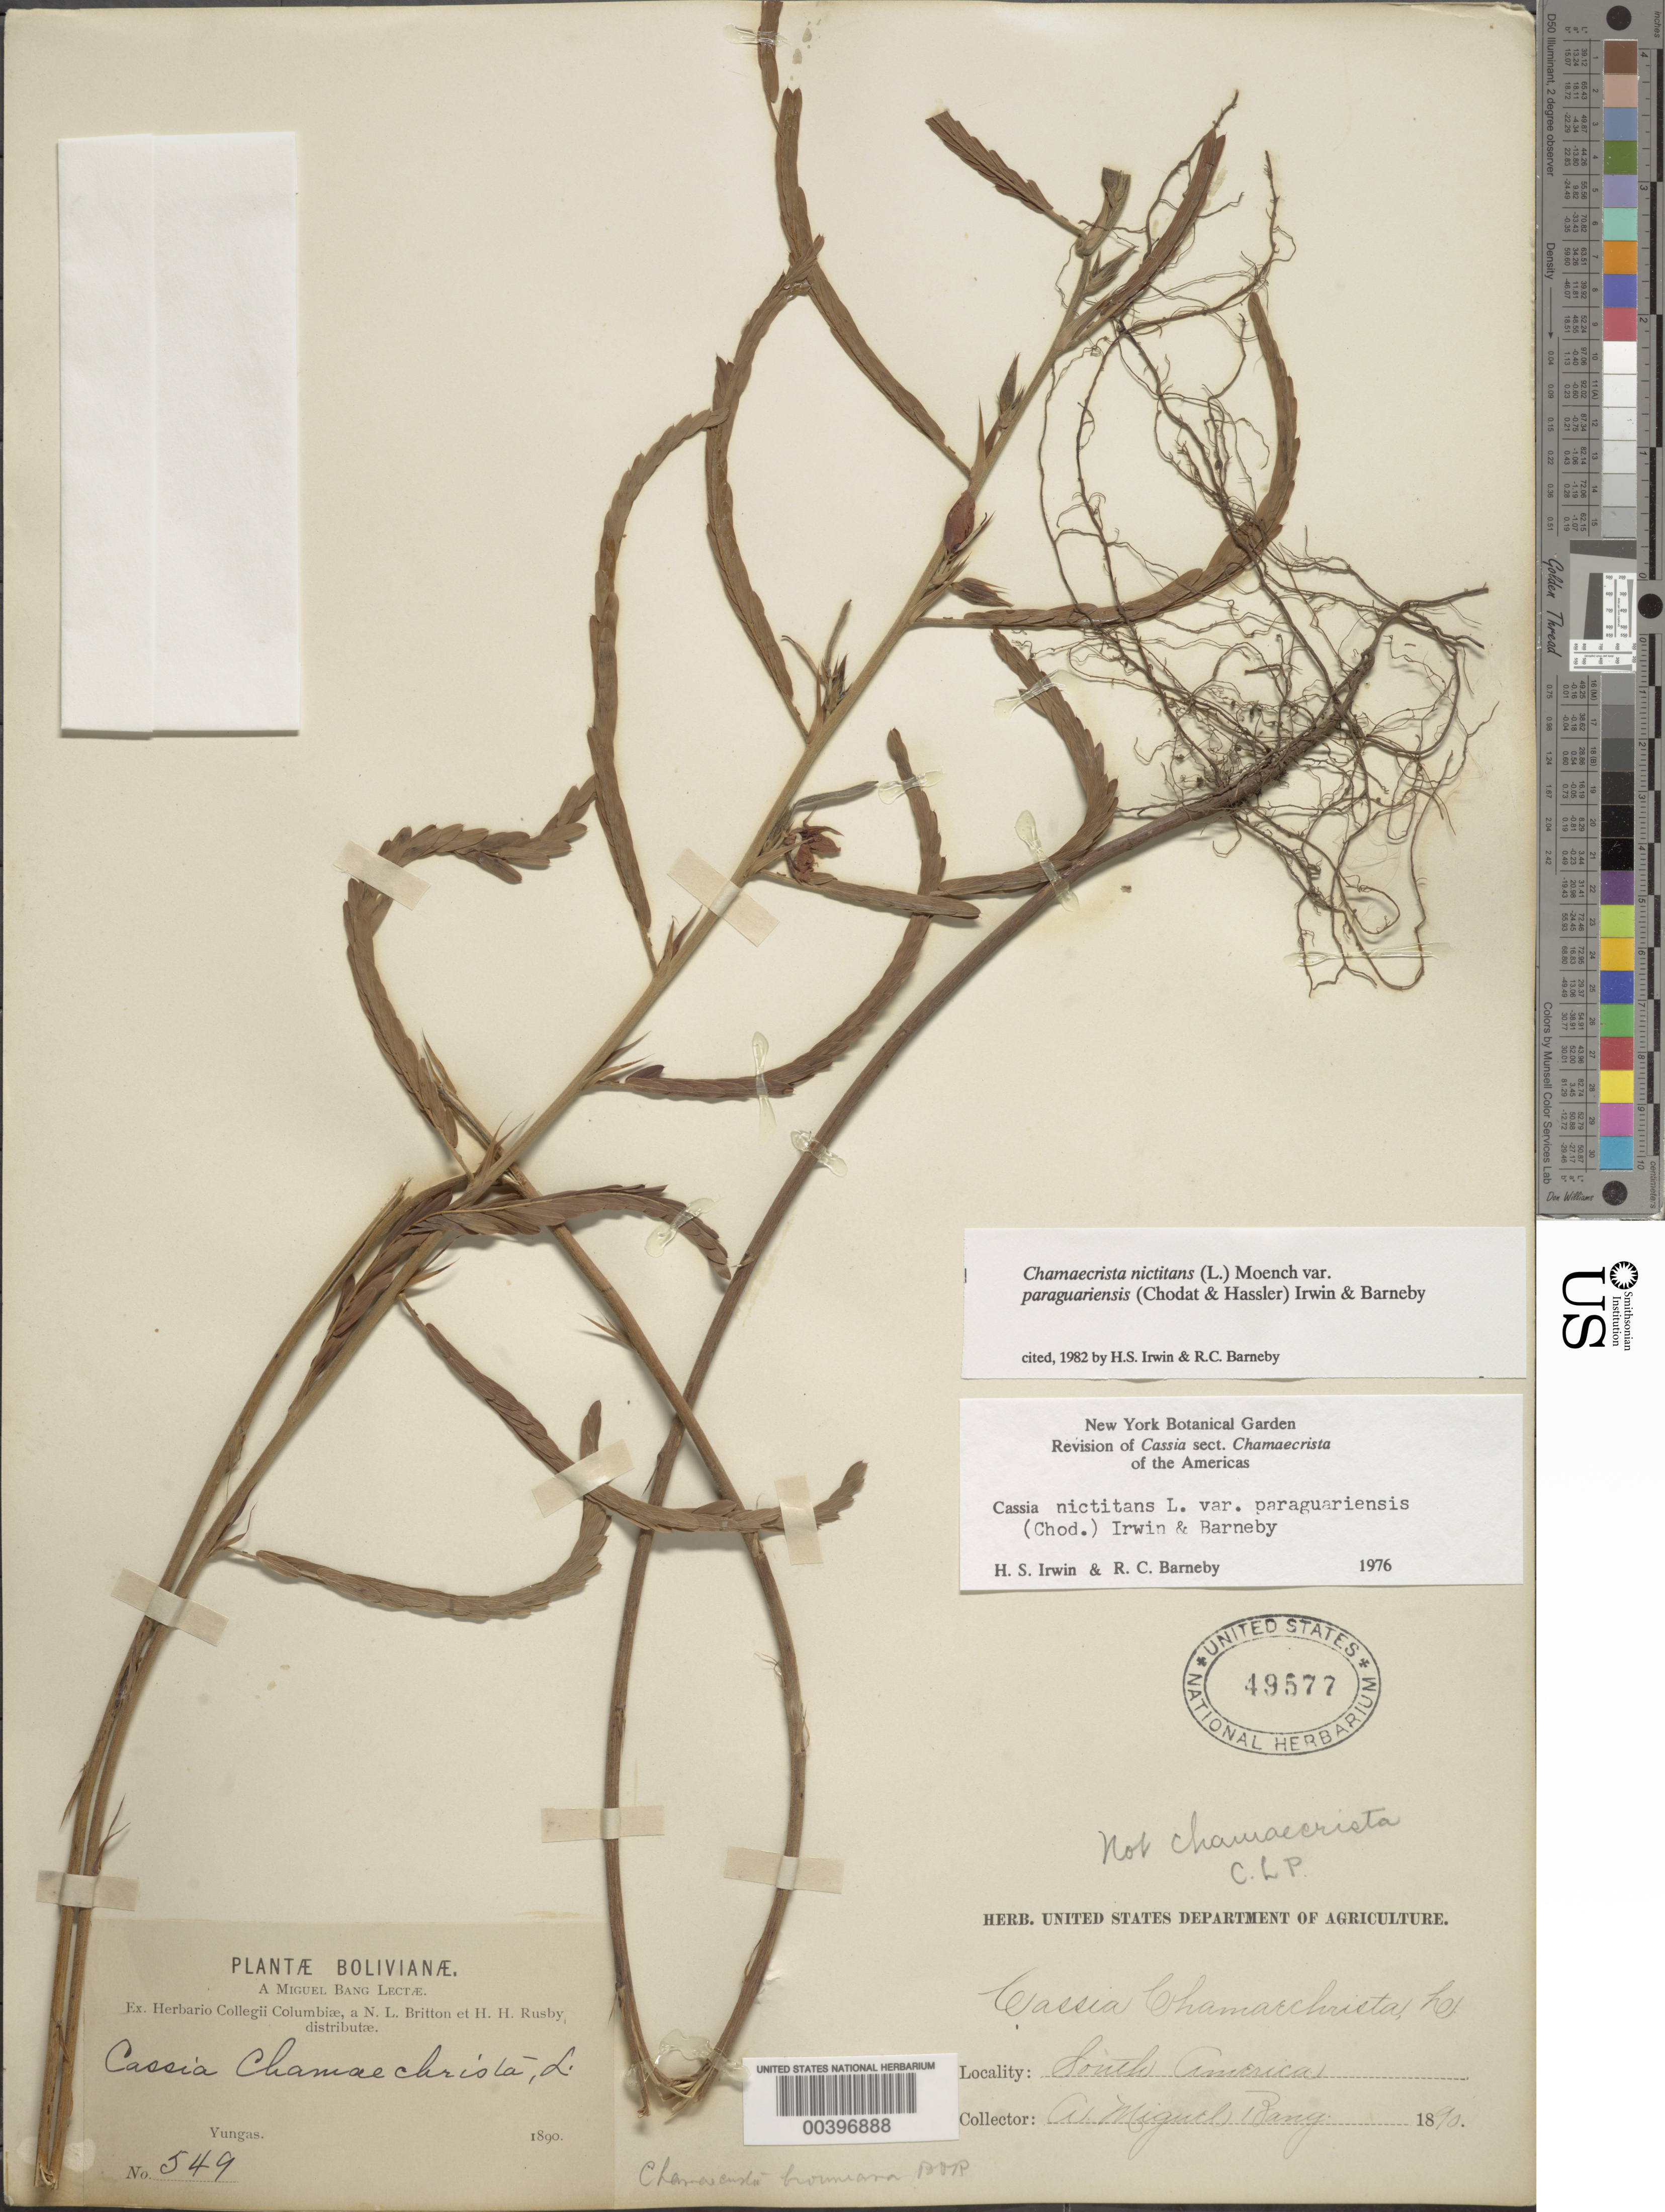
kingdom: Plantae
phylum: Tracheophyta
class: Magnoliopsida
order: Fabales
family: Fabaceae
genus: Chamaecrista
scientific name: Chamaecrista nictitans var. paraguariensis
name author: (Chodat & Hassl.) H.S. Irwin & Barneby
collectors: M. Bang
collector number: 549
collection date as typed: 1890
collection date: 1890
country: Bolivia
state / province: La Paz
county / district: Nor Yungas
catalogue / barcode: US 49577